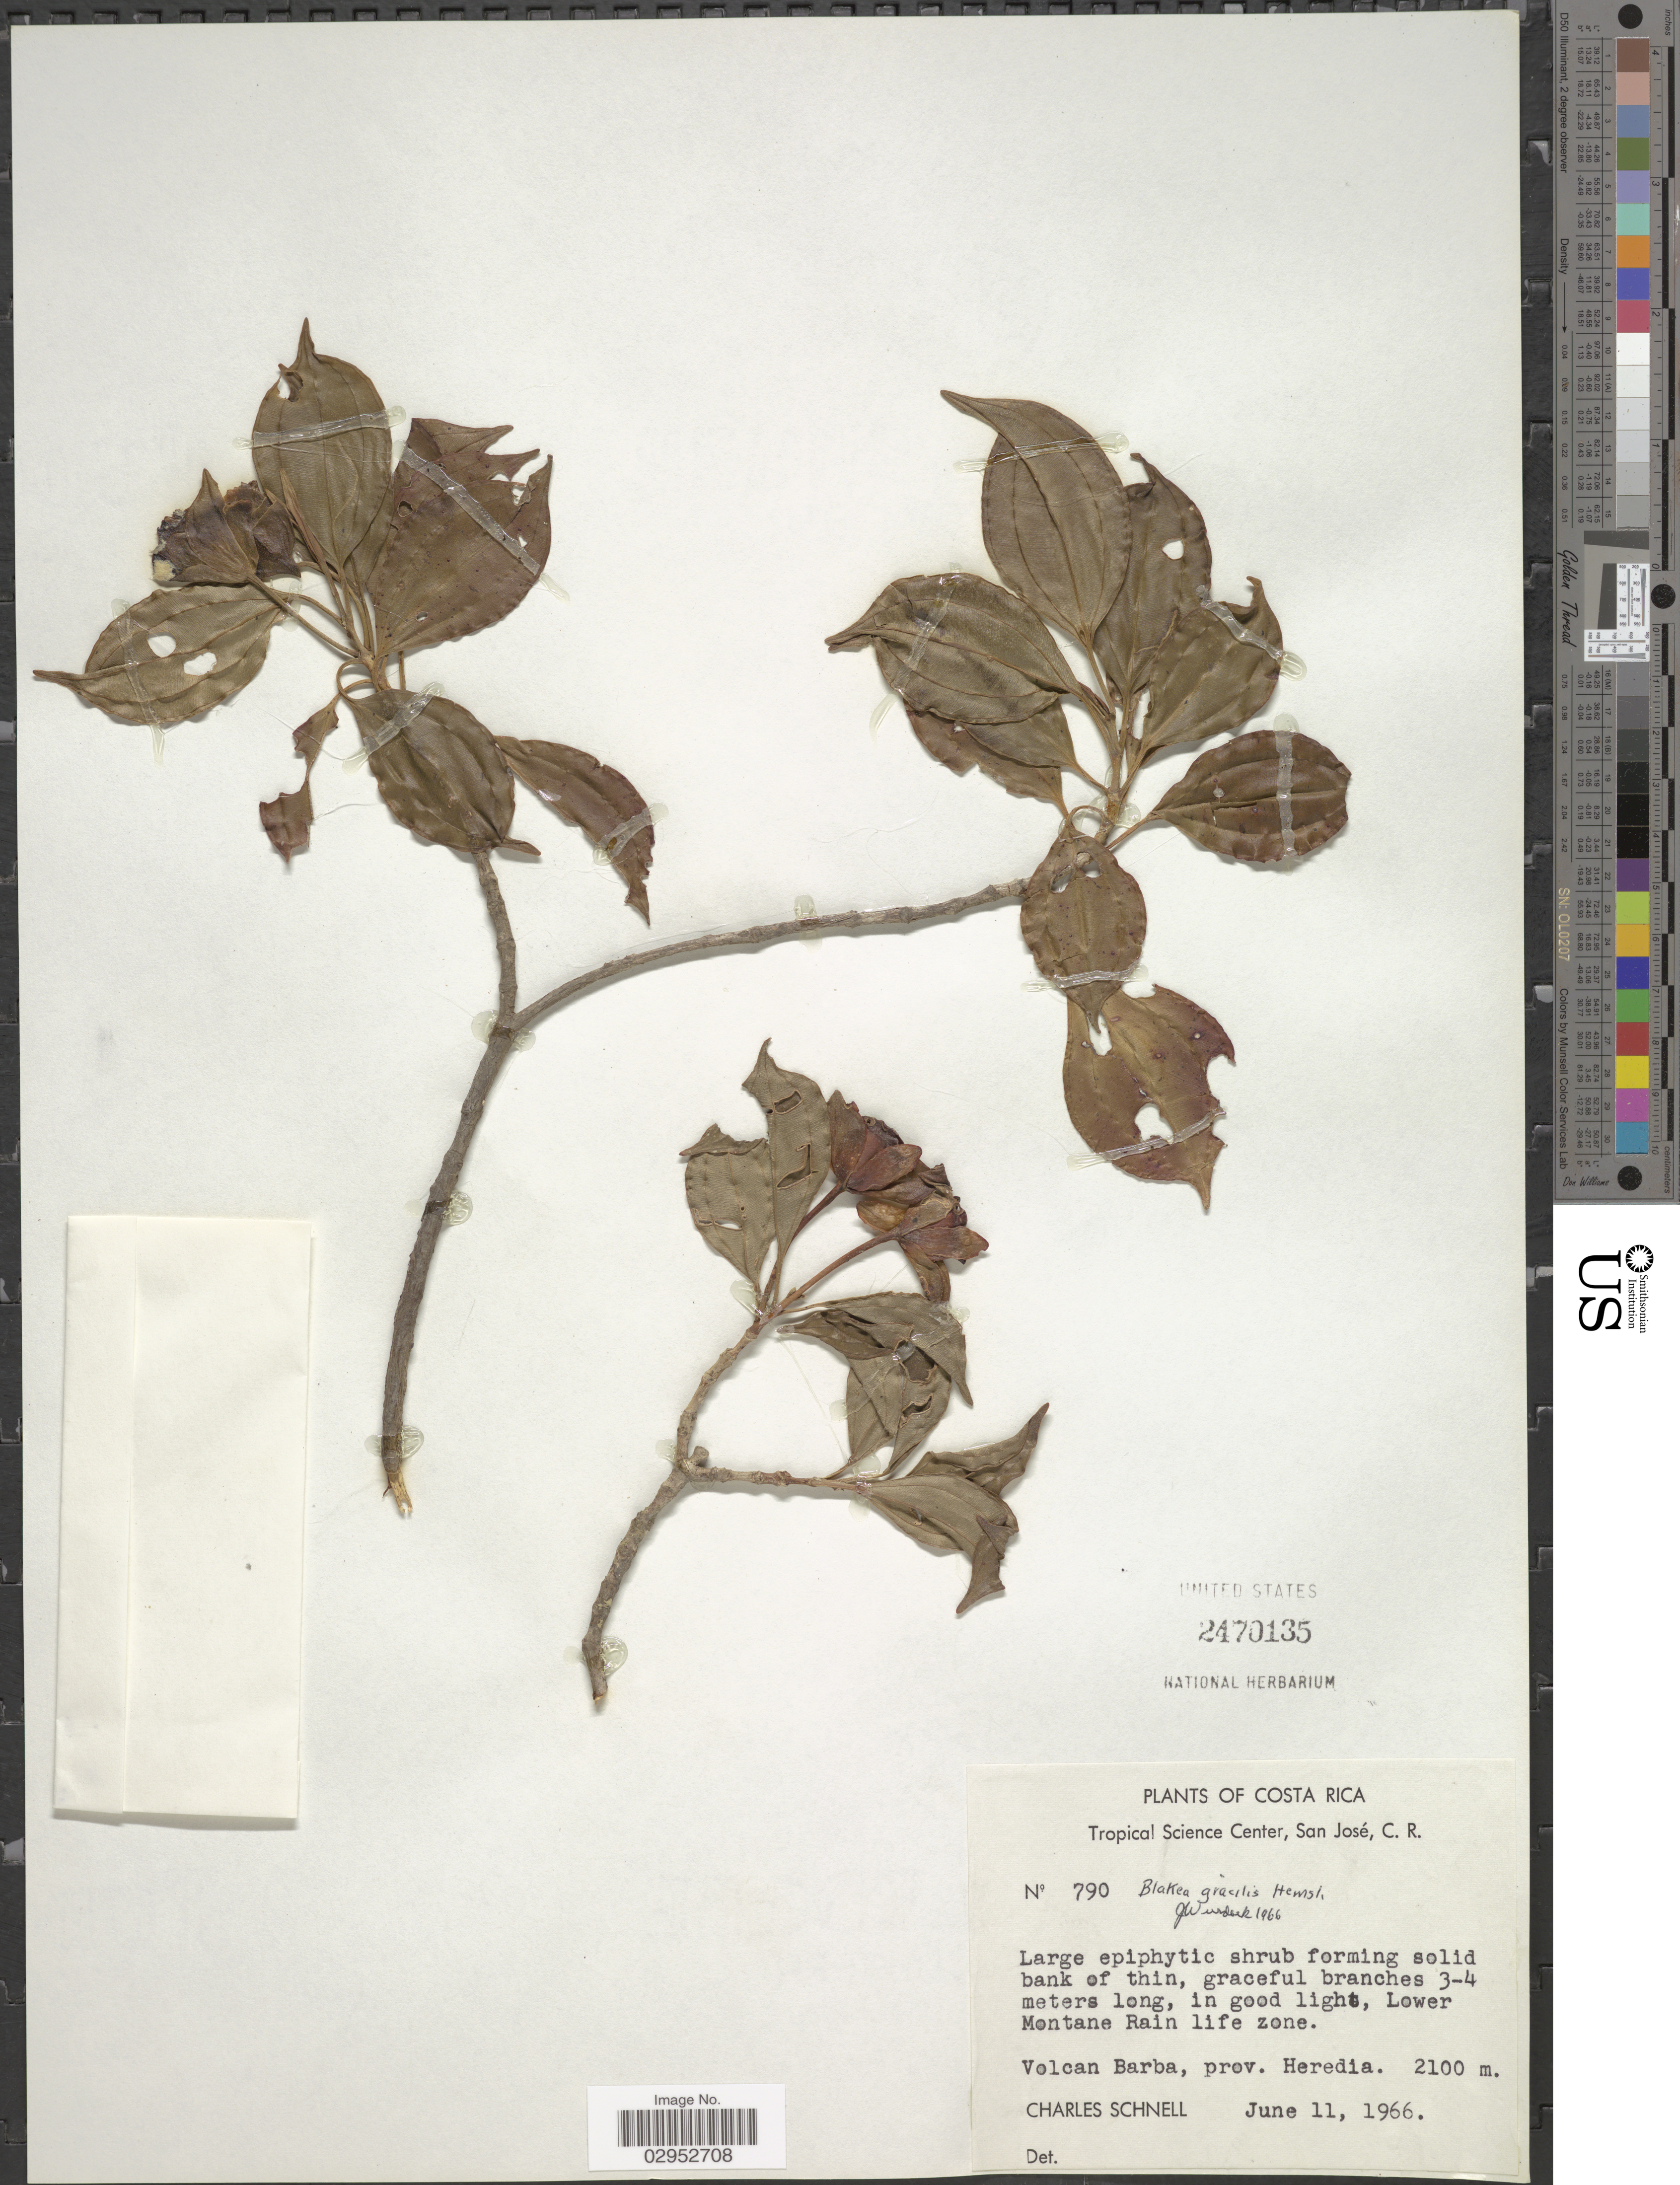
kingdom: Plantae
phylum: Tracheophyta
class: Magnoliopsida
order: Myrtales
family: Melastomataceae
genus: Blakea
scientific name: Blakea gracilis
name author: Hemsl.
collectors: C. Schnell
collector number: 790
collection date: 1966-06-11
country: Costa Rica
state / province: Heredia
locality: Volcan Barba, pcia. Heredia.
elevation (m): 2100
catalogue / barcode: US 2470135